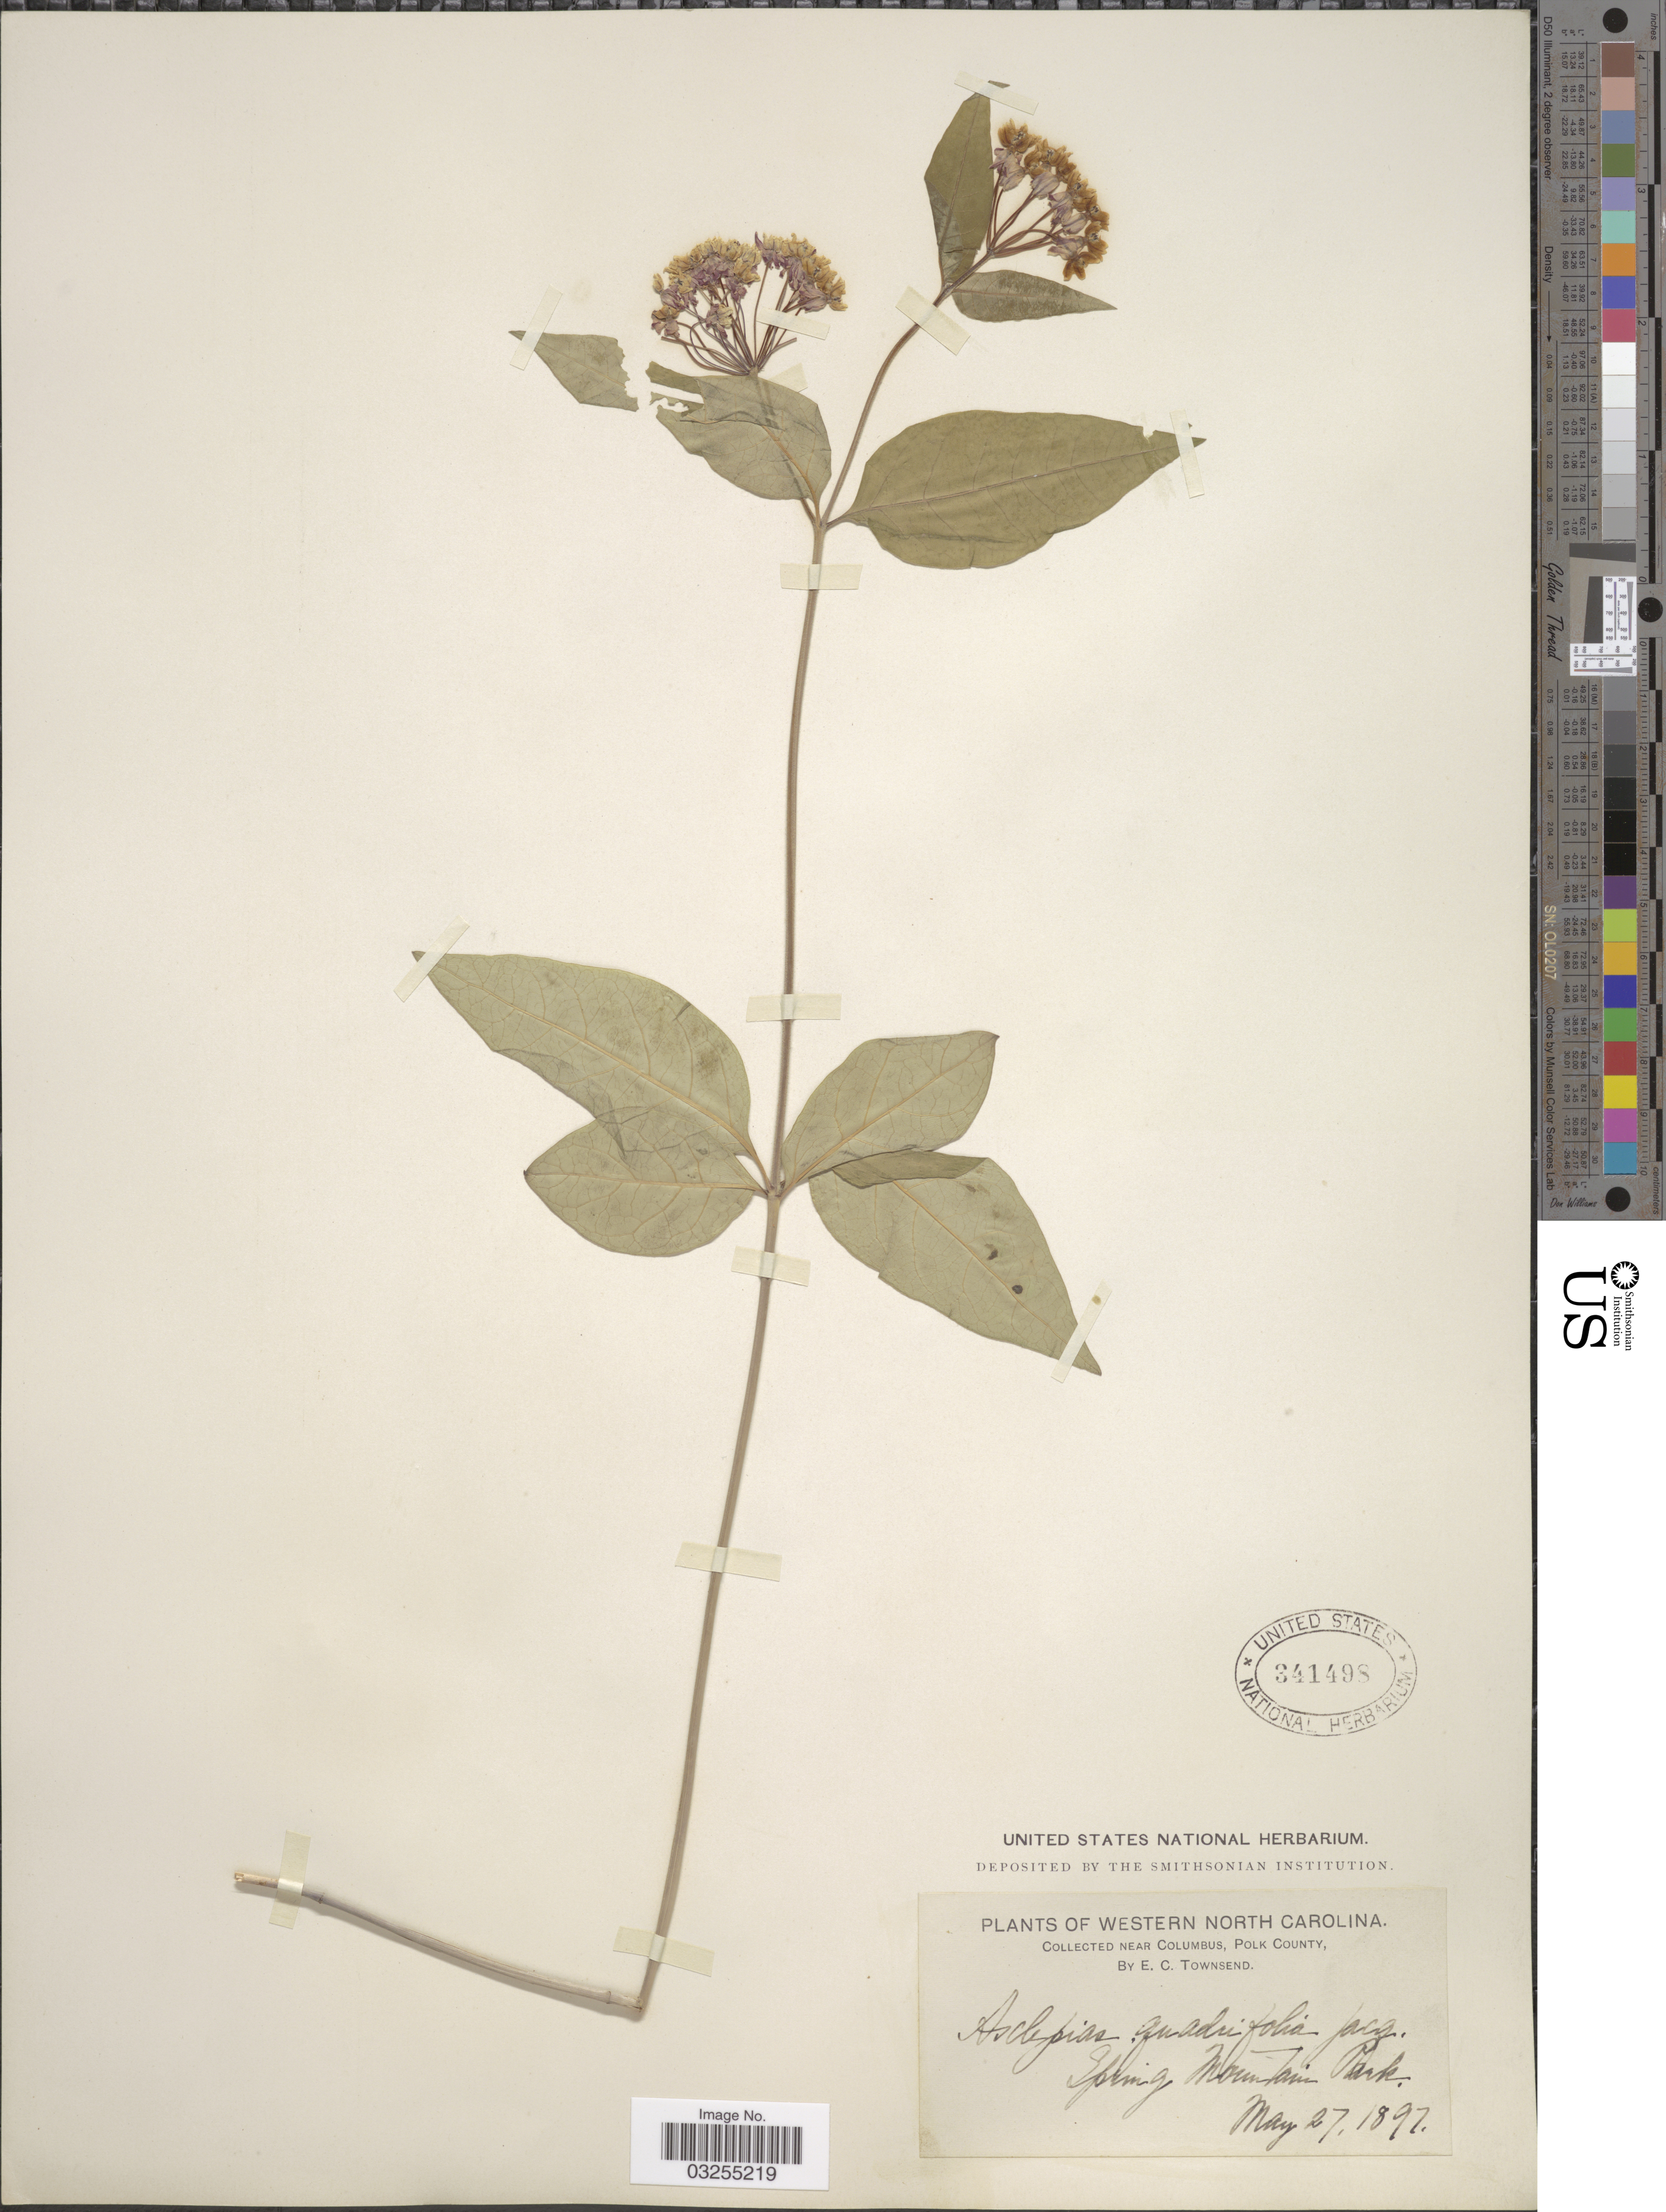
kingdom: Plantae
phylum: Tracheophyta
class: Magnoliopsida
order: Gentianales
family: Apocynaceae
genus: Asclepias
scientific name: Asclepias quadrifolia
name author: Jacq.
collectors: E. C. Townsend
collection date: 1897-05-27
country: United States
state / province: North Carolina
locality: Western North Carolina. Collected near Columbus, Polk County. Spring Mountain Park.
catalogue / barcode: US 341498